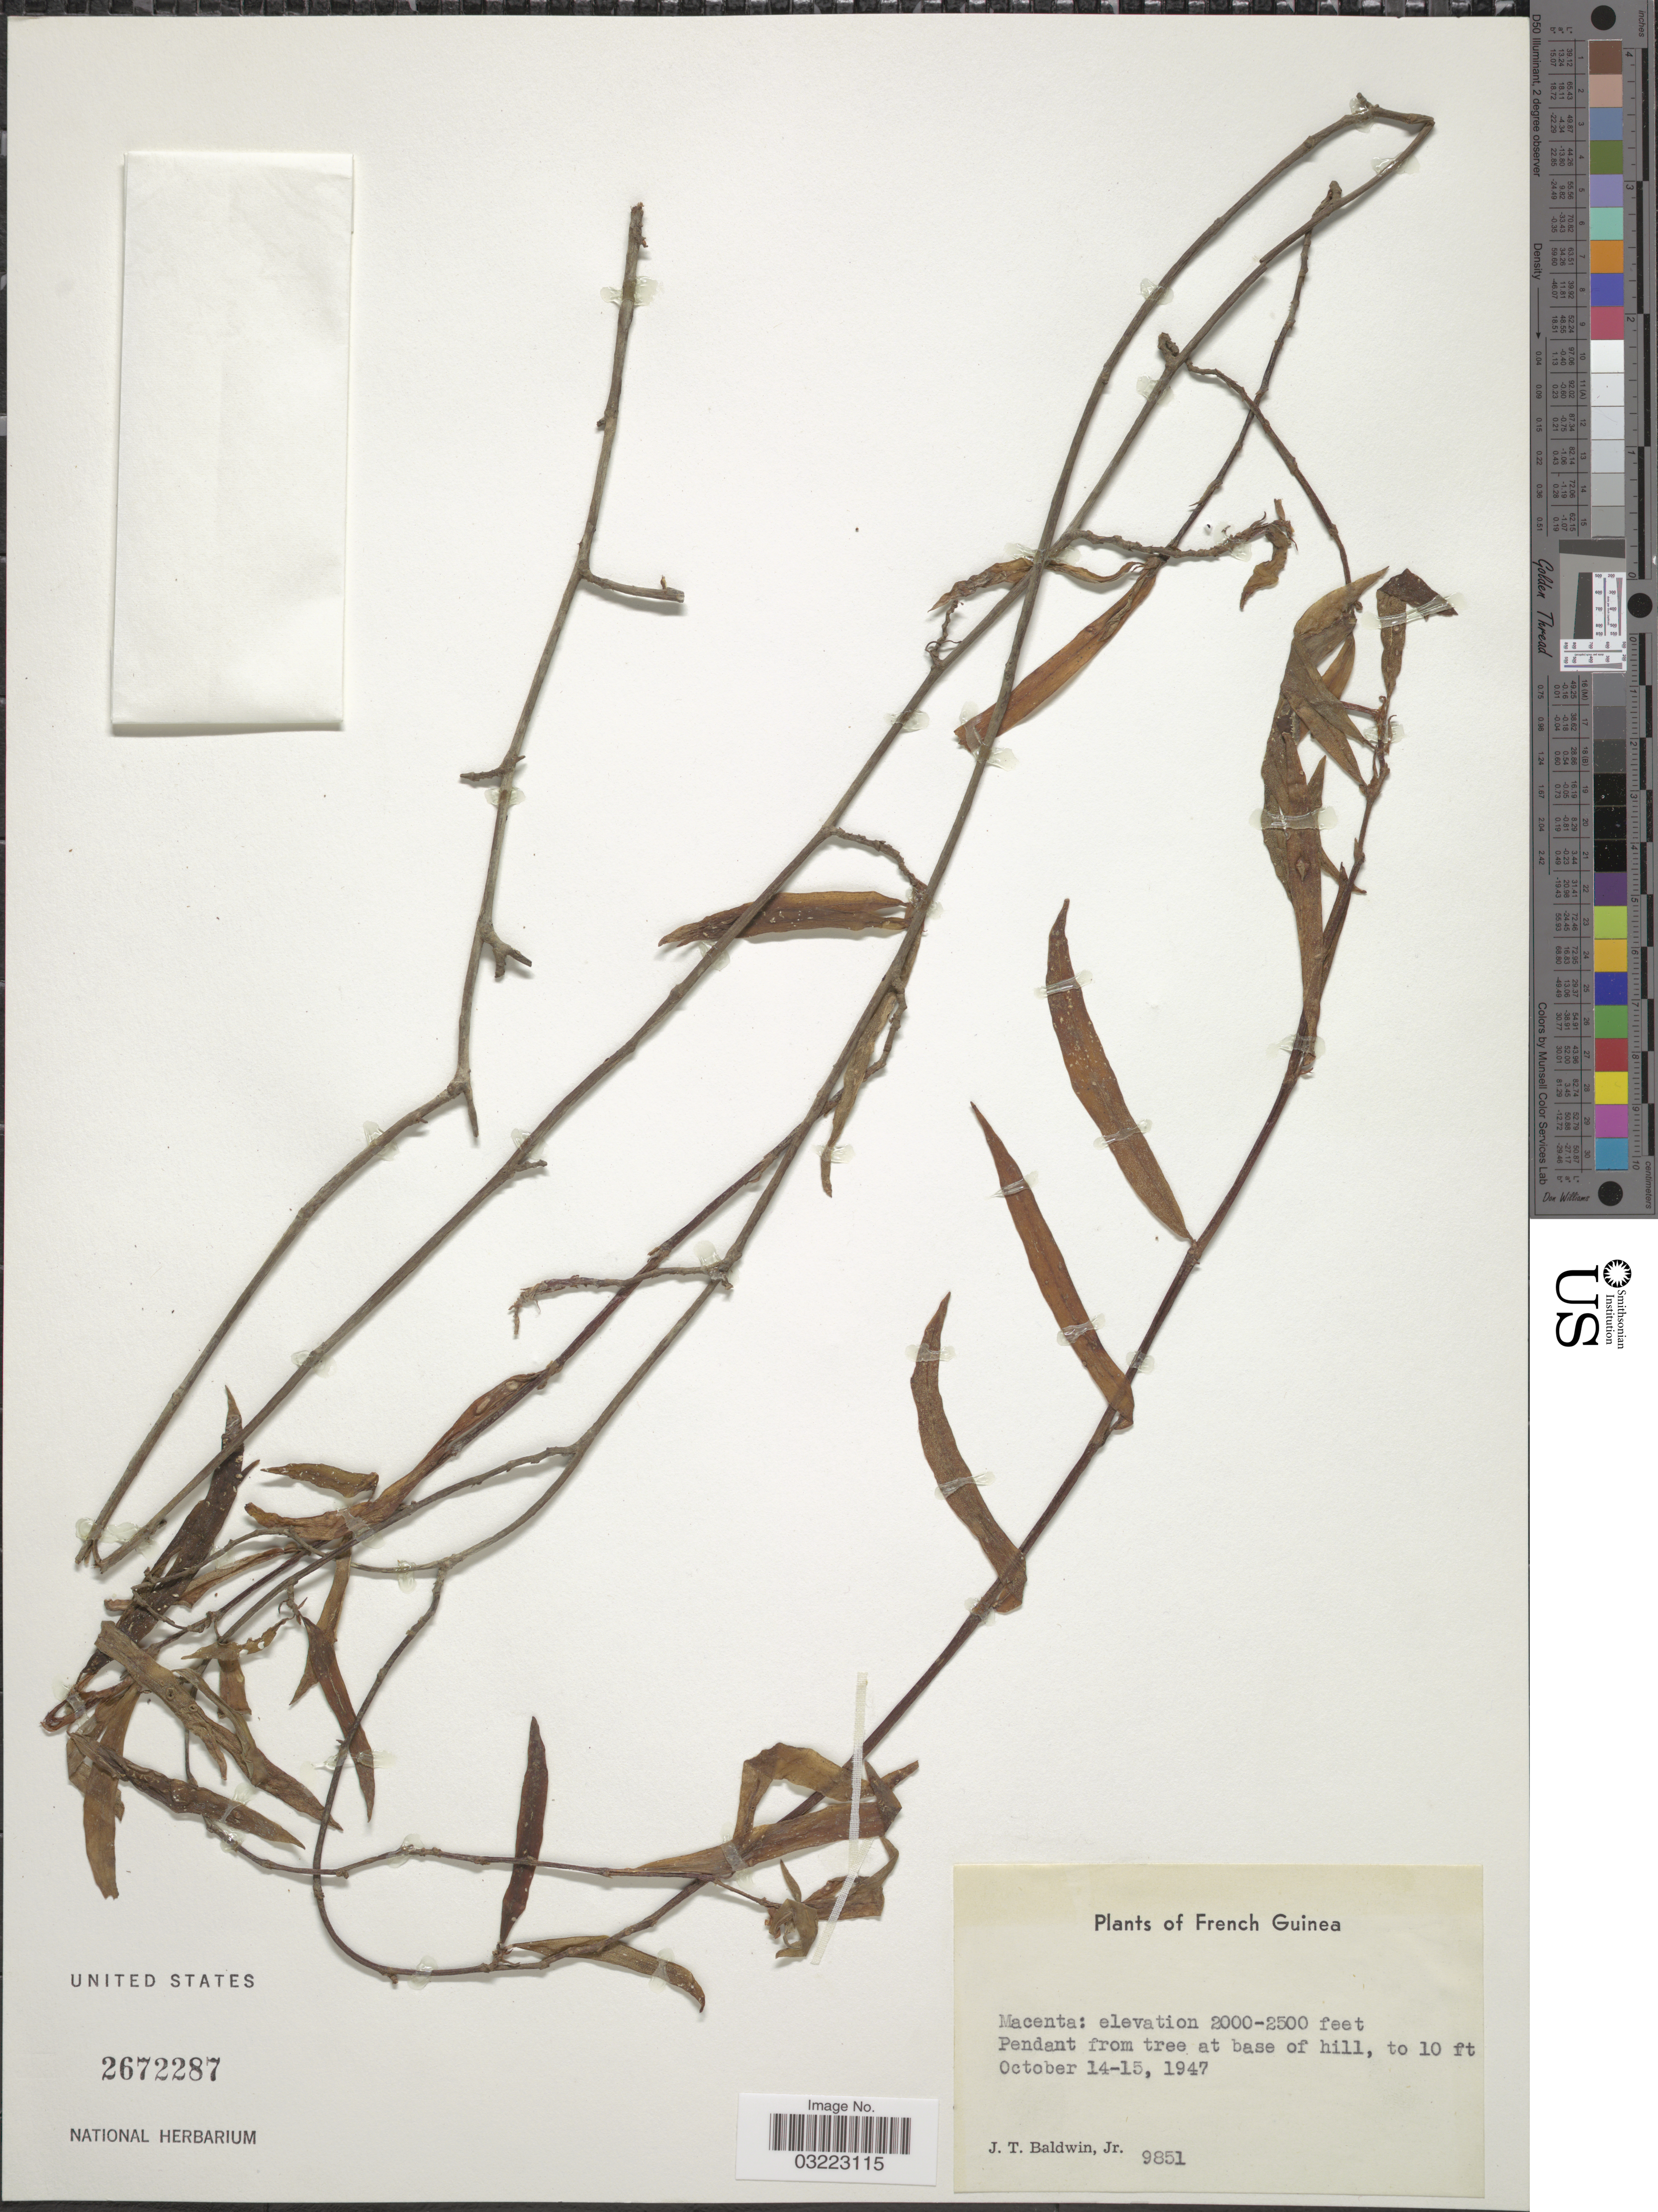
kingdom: Plantae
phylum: Tracheophyta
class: Magnoliopsida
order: Cucurbitales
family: Begoniaceae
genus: Begonia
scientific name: Begonia sp.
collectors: J. T. Baldwin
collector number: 9851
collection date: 1947-10-14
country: French Guiana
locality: Macenta. Pendant from tree at base of hill.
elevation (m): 610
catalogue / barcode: US 2672287